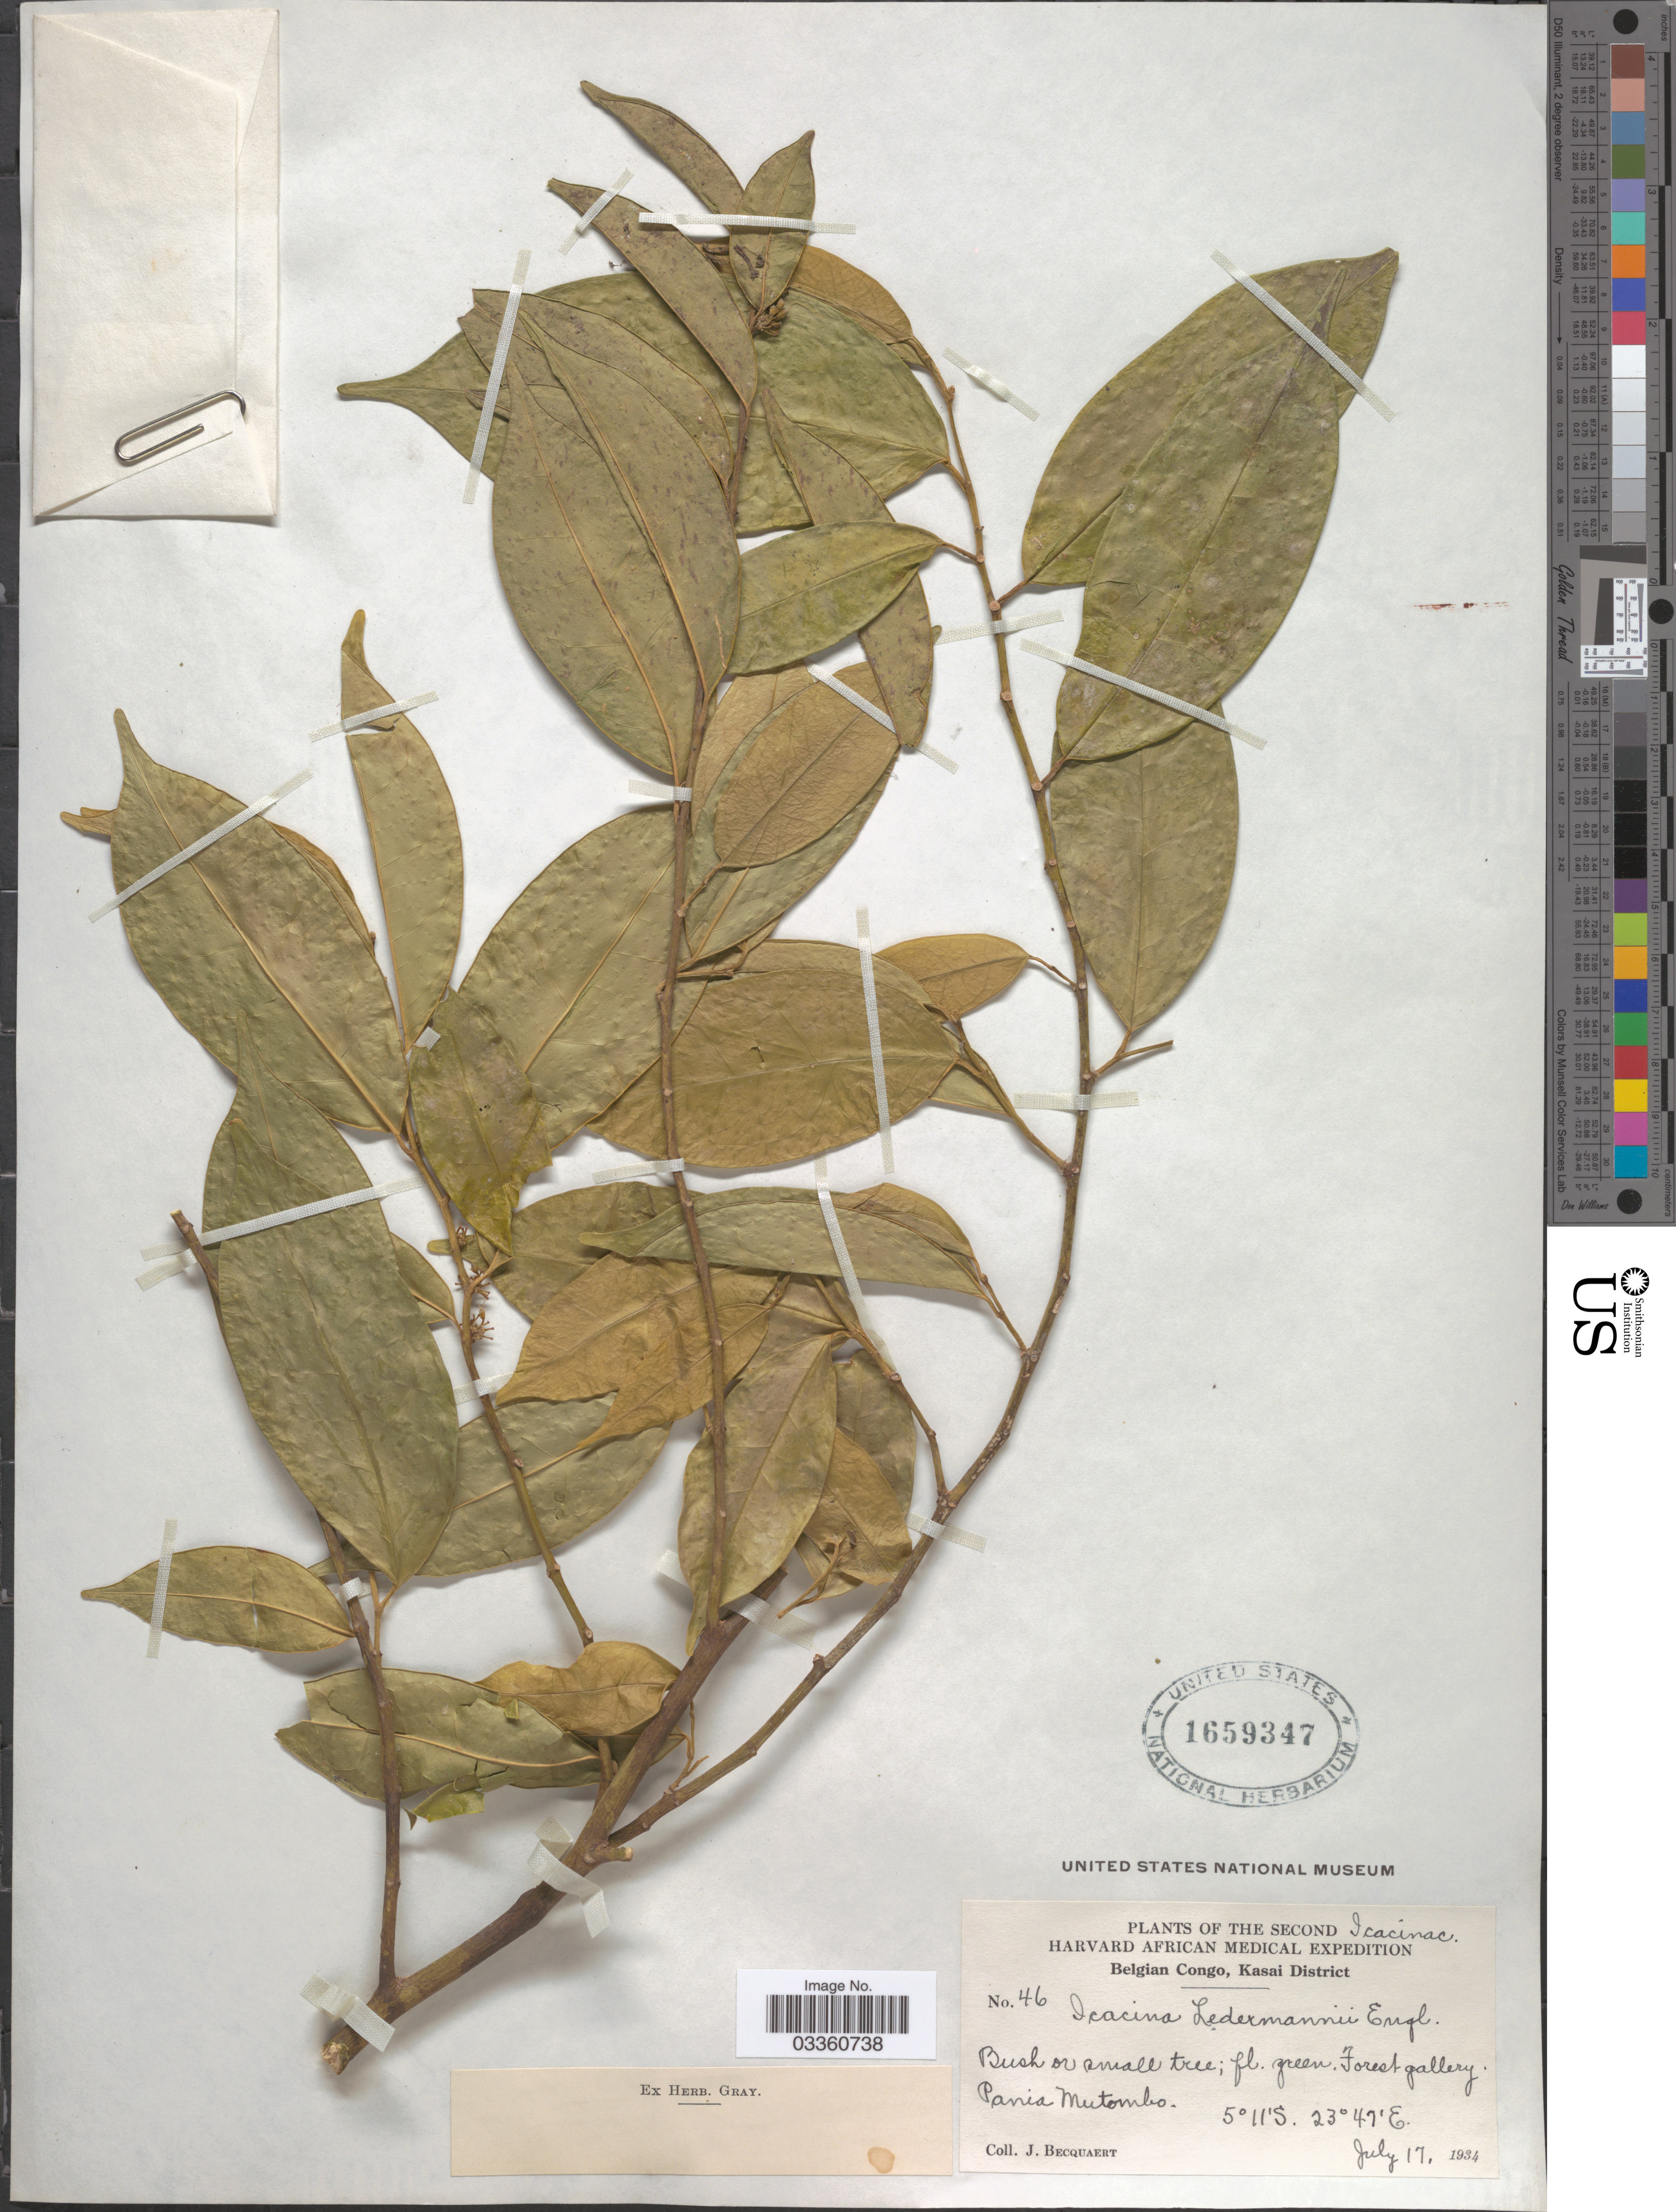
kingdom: Plantae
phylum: Tracheophyta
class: Magnoliopsida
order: Icacinales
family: Icacinaceae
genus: Icacina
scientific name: Icacina ledermannii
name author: Engl.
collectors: J. Becquaert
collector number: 46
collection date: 1934-07-17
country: Congo, Democratic Republic of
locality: Belgian Congo, Kasai District, Pania Mutombo.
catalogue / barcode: US 1659347